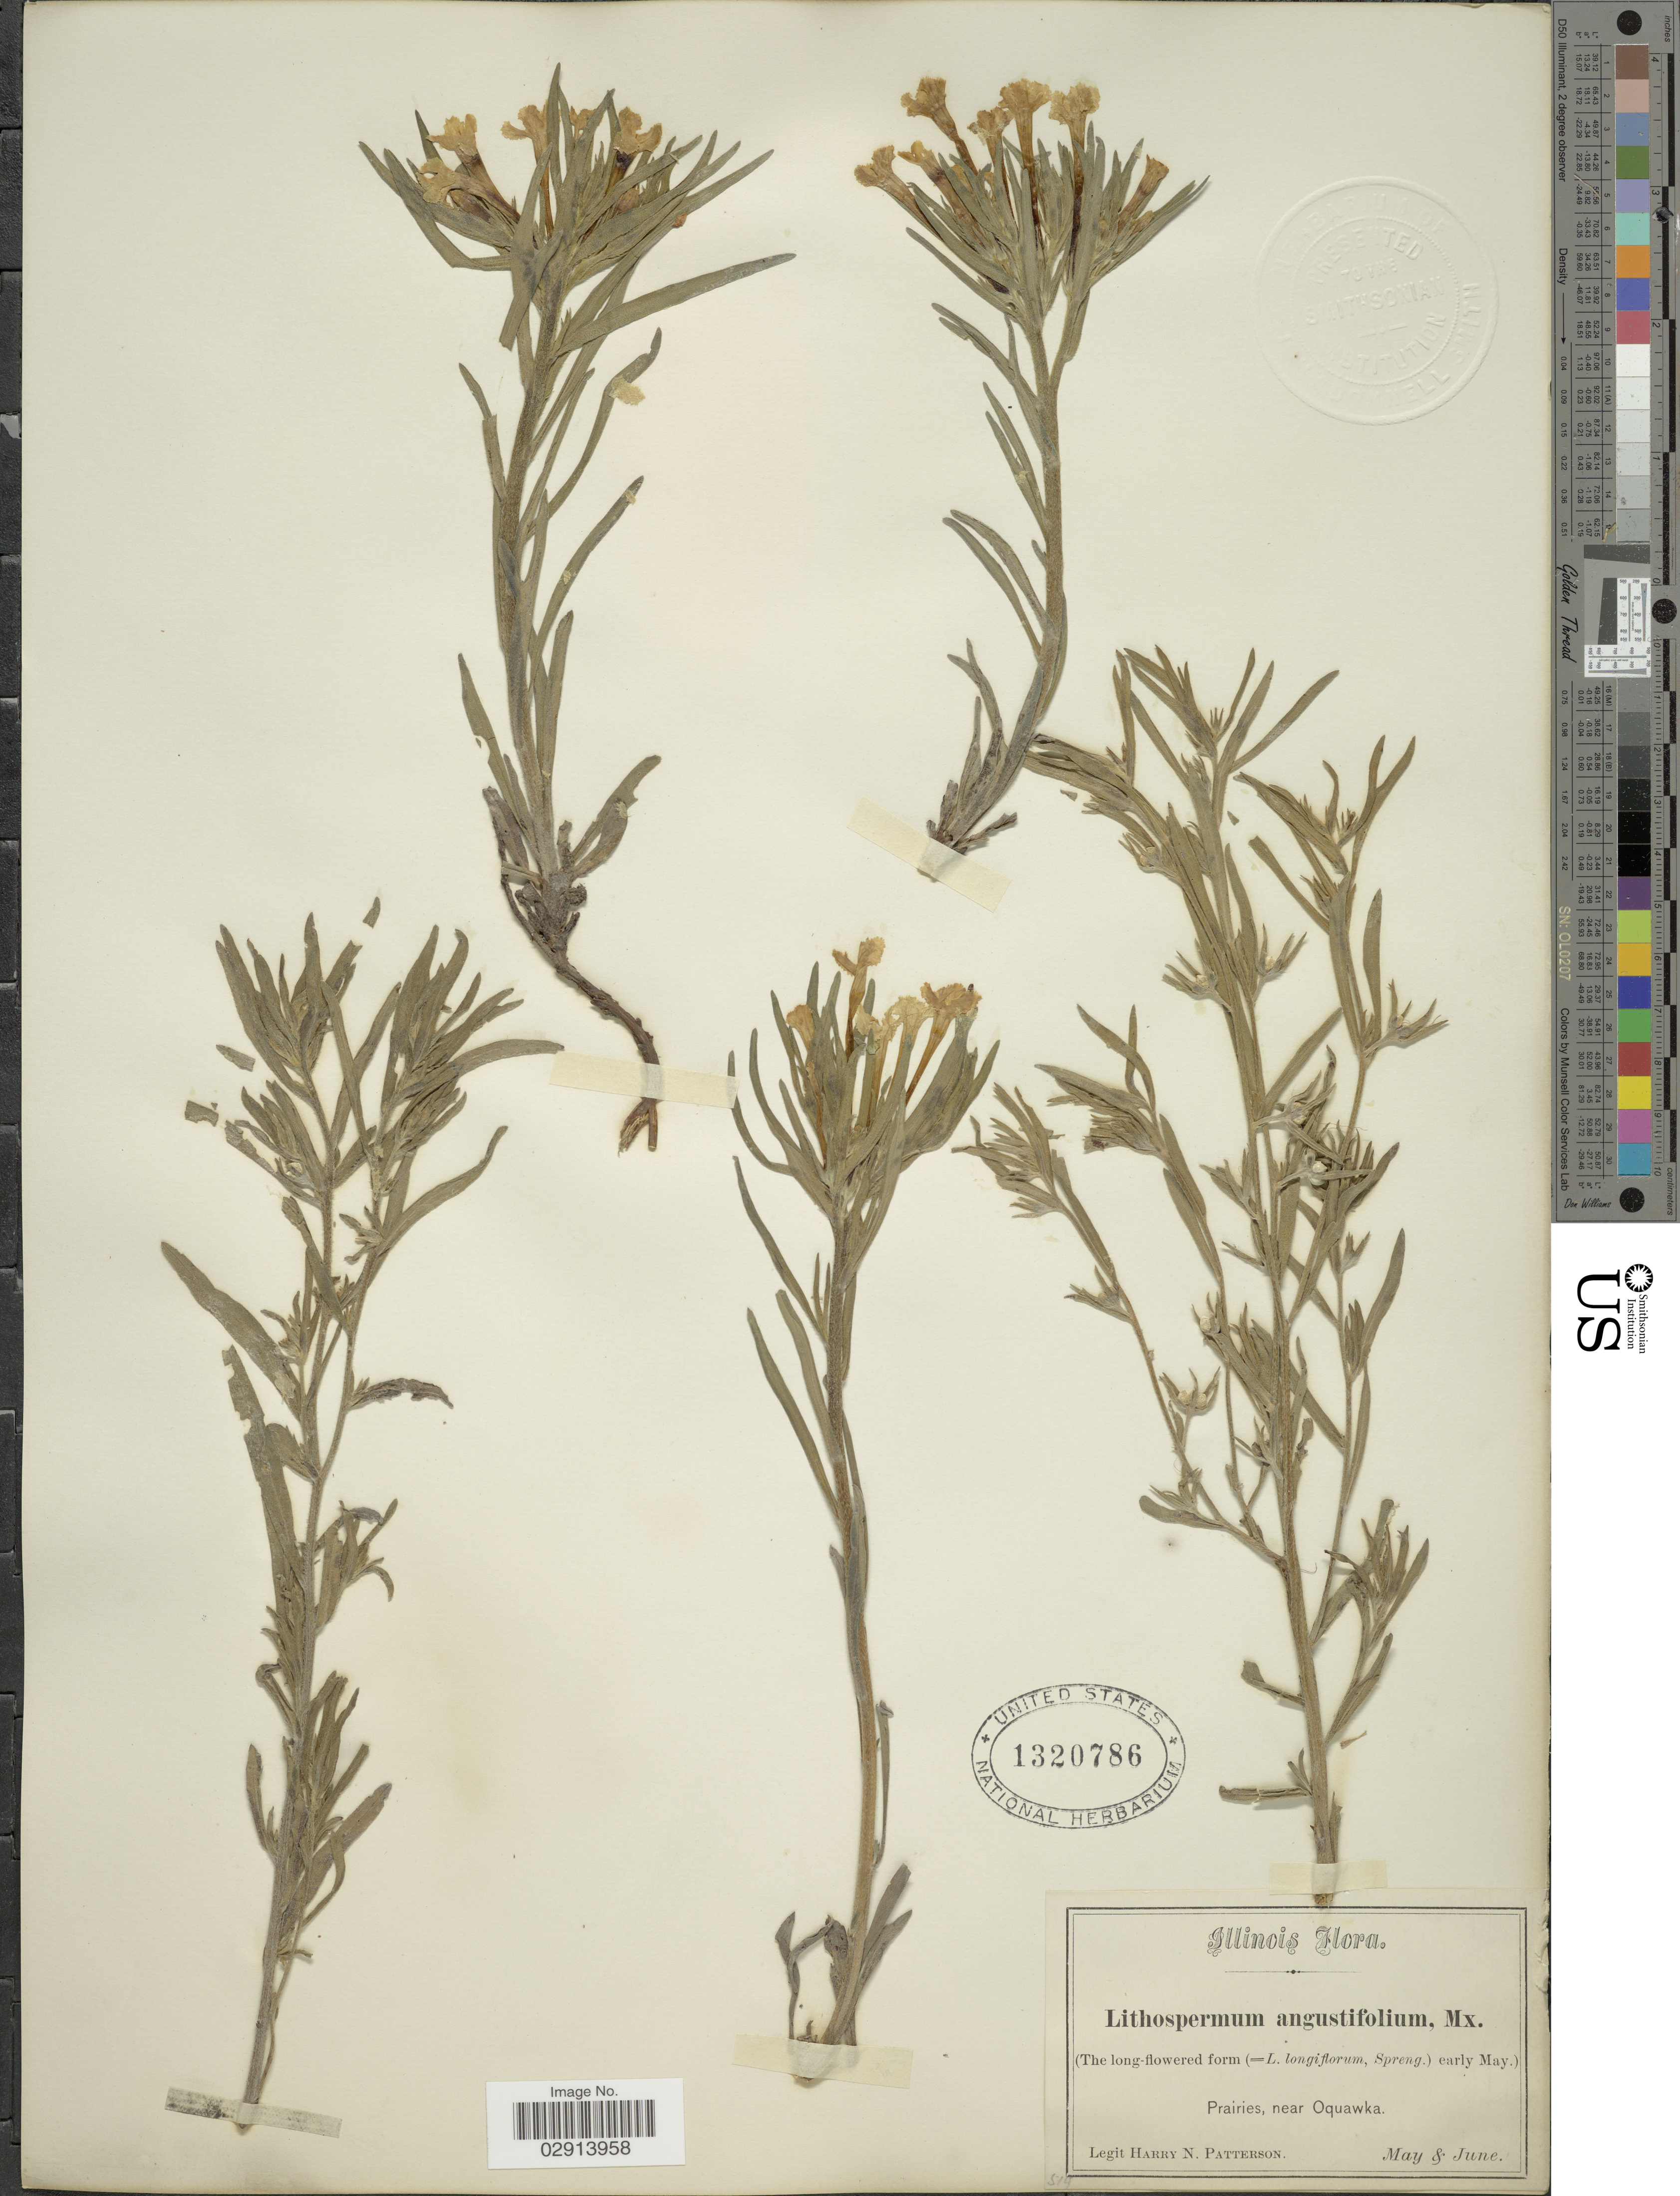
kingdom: Plantae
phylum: Tracheophyta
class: Magnoliopsida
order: Boraginales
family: Boraginaceae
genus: Lithospermum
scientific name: Lithospermum incisum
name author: Lehm.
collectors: H. N. Patterson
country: United States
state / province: Illinois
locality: Prairies, near Oquawka.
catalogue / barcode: US 1320786